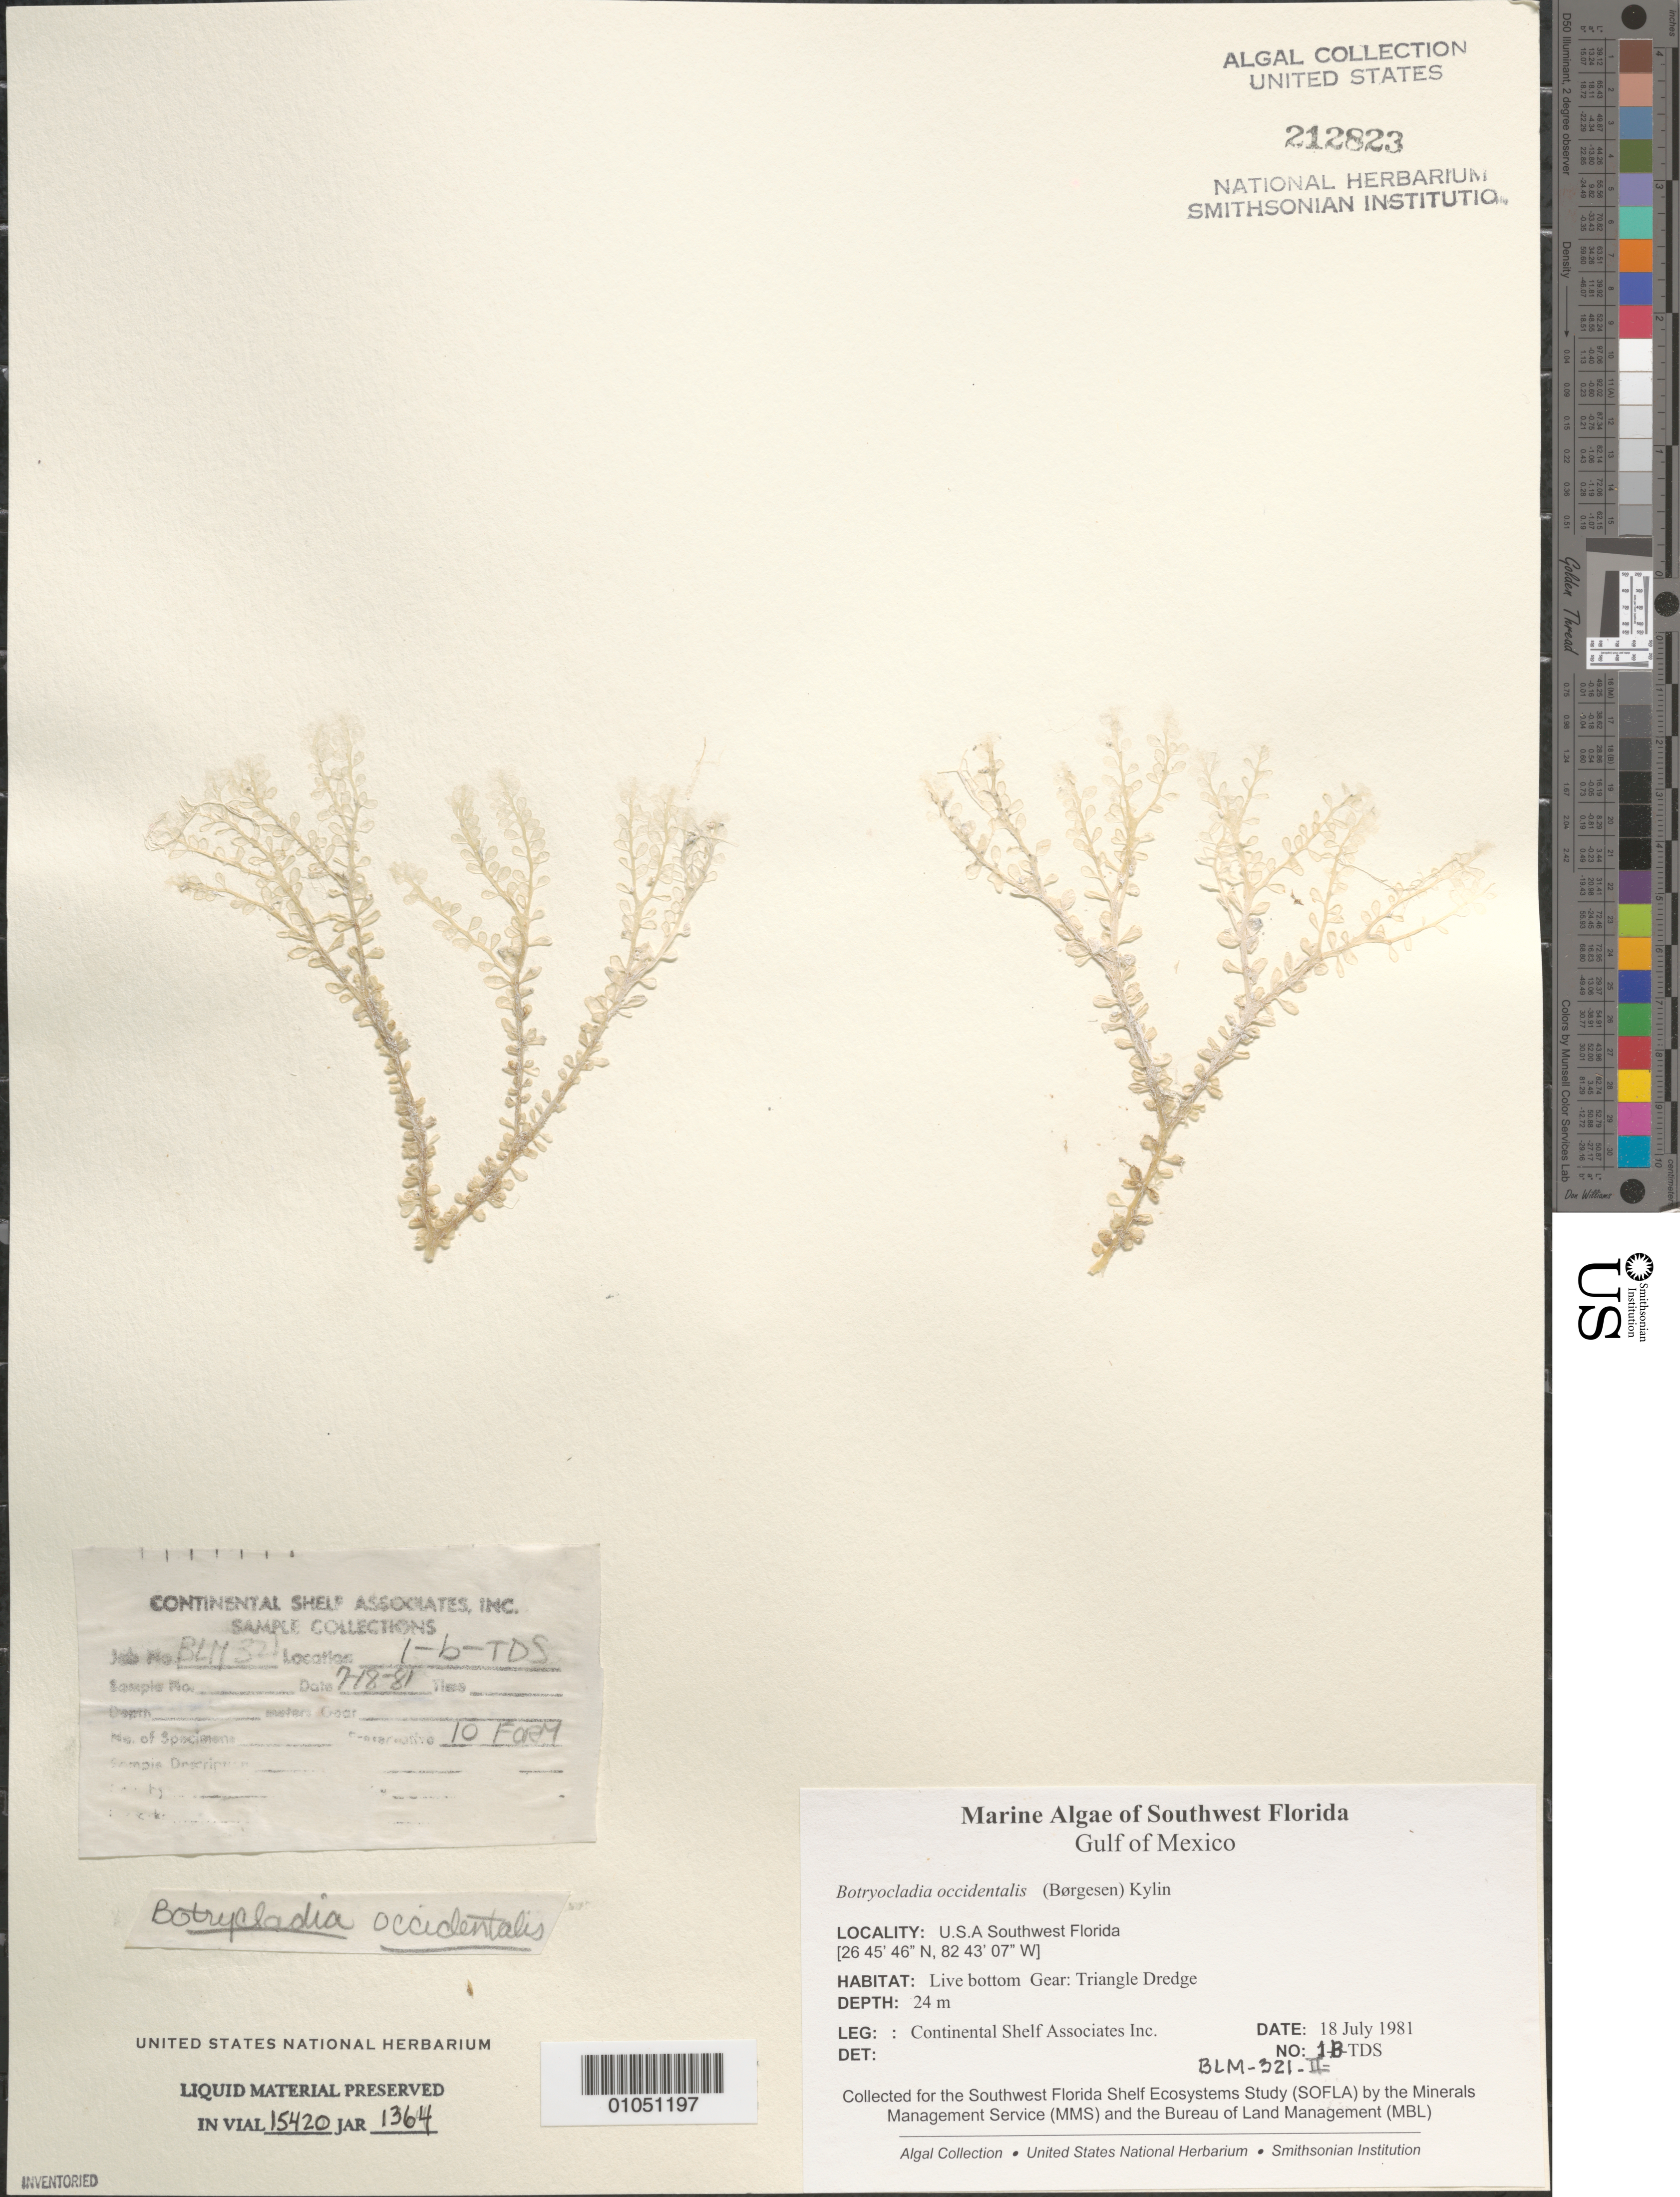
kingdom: Plantae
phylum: Rhodophyta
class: Florideophyceae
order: Rhodymeniales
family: Rhodymeniaceae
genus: Botryocladia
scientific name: Botryocladia occidentalis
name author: (Børgesen) Kylin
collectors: Continental Shelf Associates for the MMS/BLM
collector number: BLM-321-II-1-B-TDS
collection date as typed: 18 Jul 1981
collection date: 1981-07-18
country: United States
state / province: Florida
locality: Gulf of Mexico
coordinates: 26 45'46"N, 82 43'07"W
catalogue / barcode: US 212823